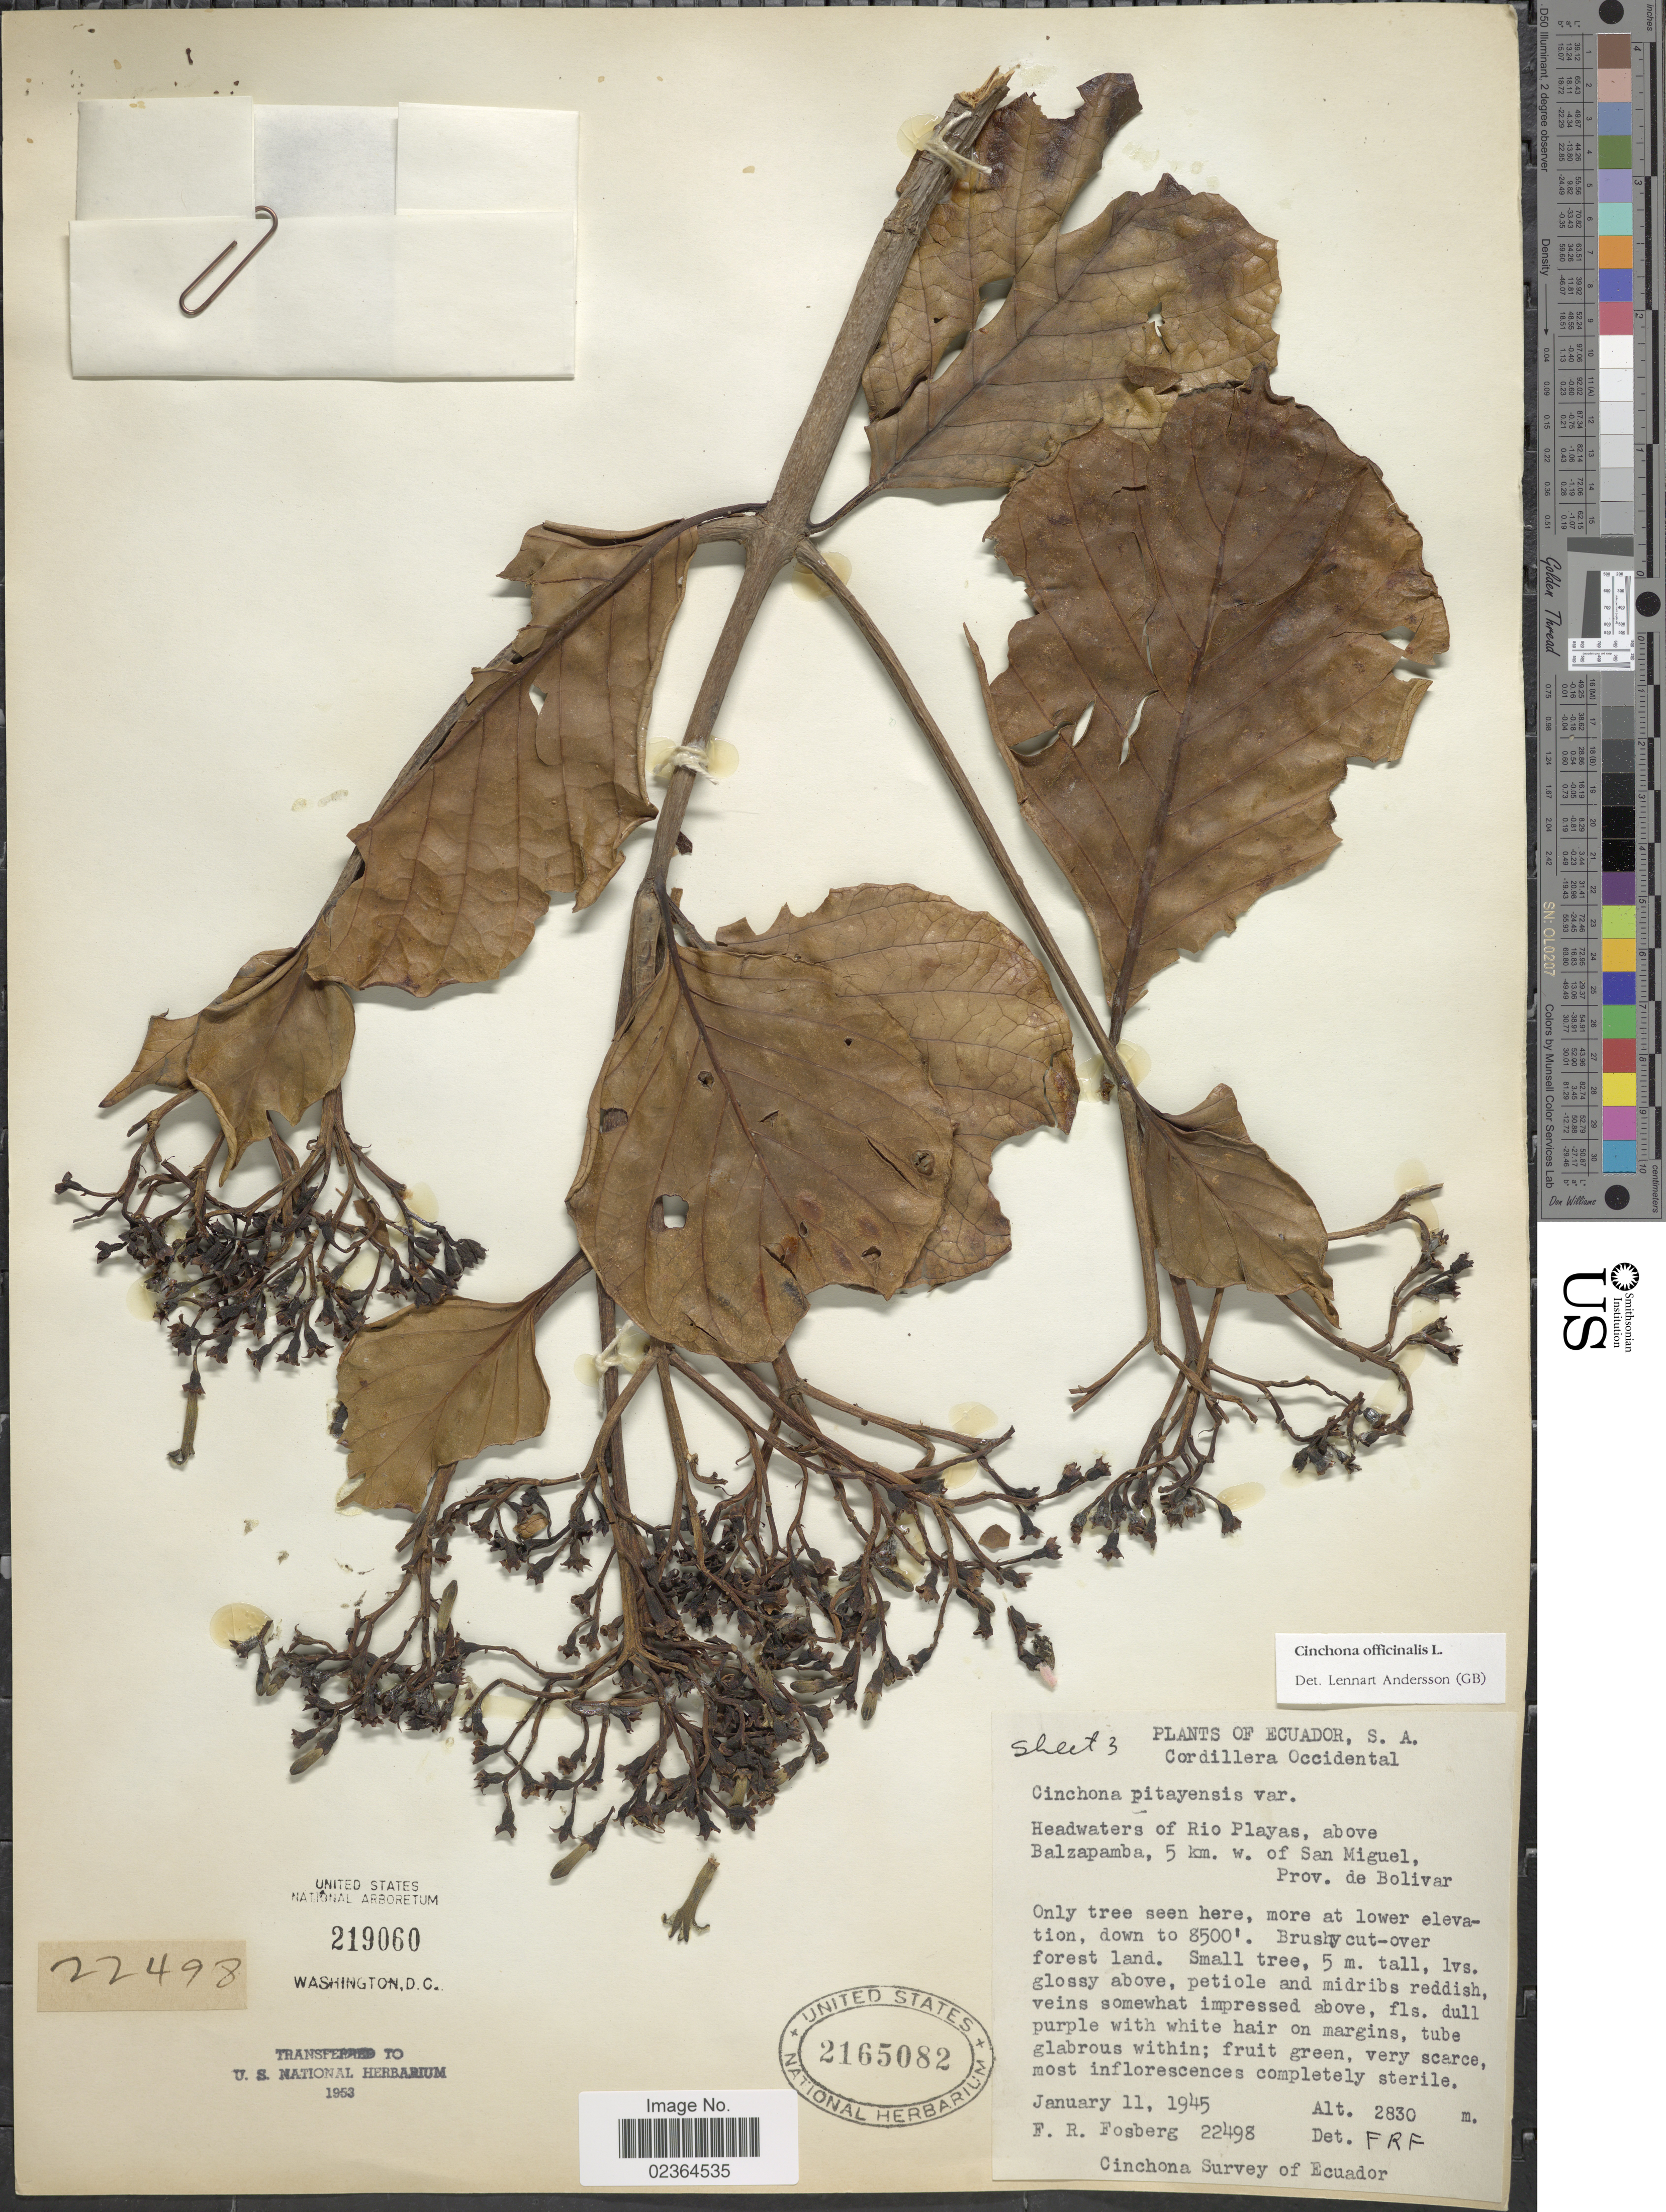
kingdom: Plantae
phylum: Tracheophyta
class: Magnoliopsida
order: Gentianales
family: Rubiaceae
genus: Cinchona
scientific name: Cinchona officinalis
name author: L.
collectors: F. R. Fosberg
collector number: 22498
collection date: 1945-01-11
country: Ecuador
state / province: Bolívar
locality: Cordillera Occidental. Headwaters of Rio Playas, above Balzapamba, 5 km. w. of San Miguel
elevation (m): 2830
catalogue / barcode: US 2165082